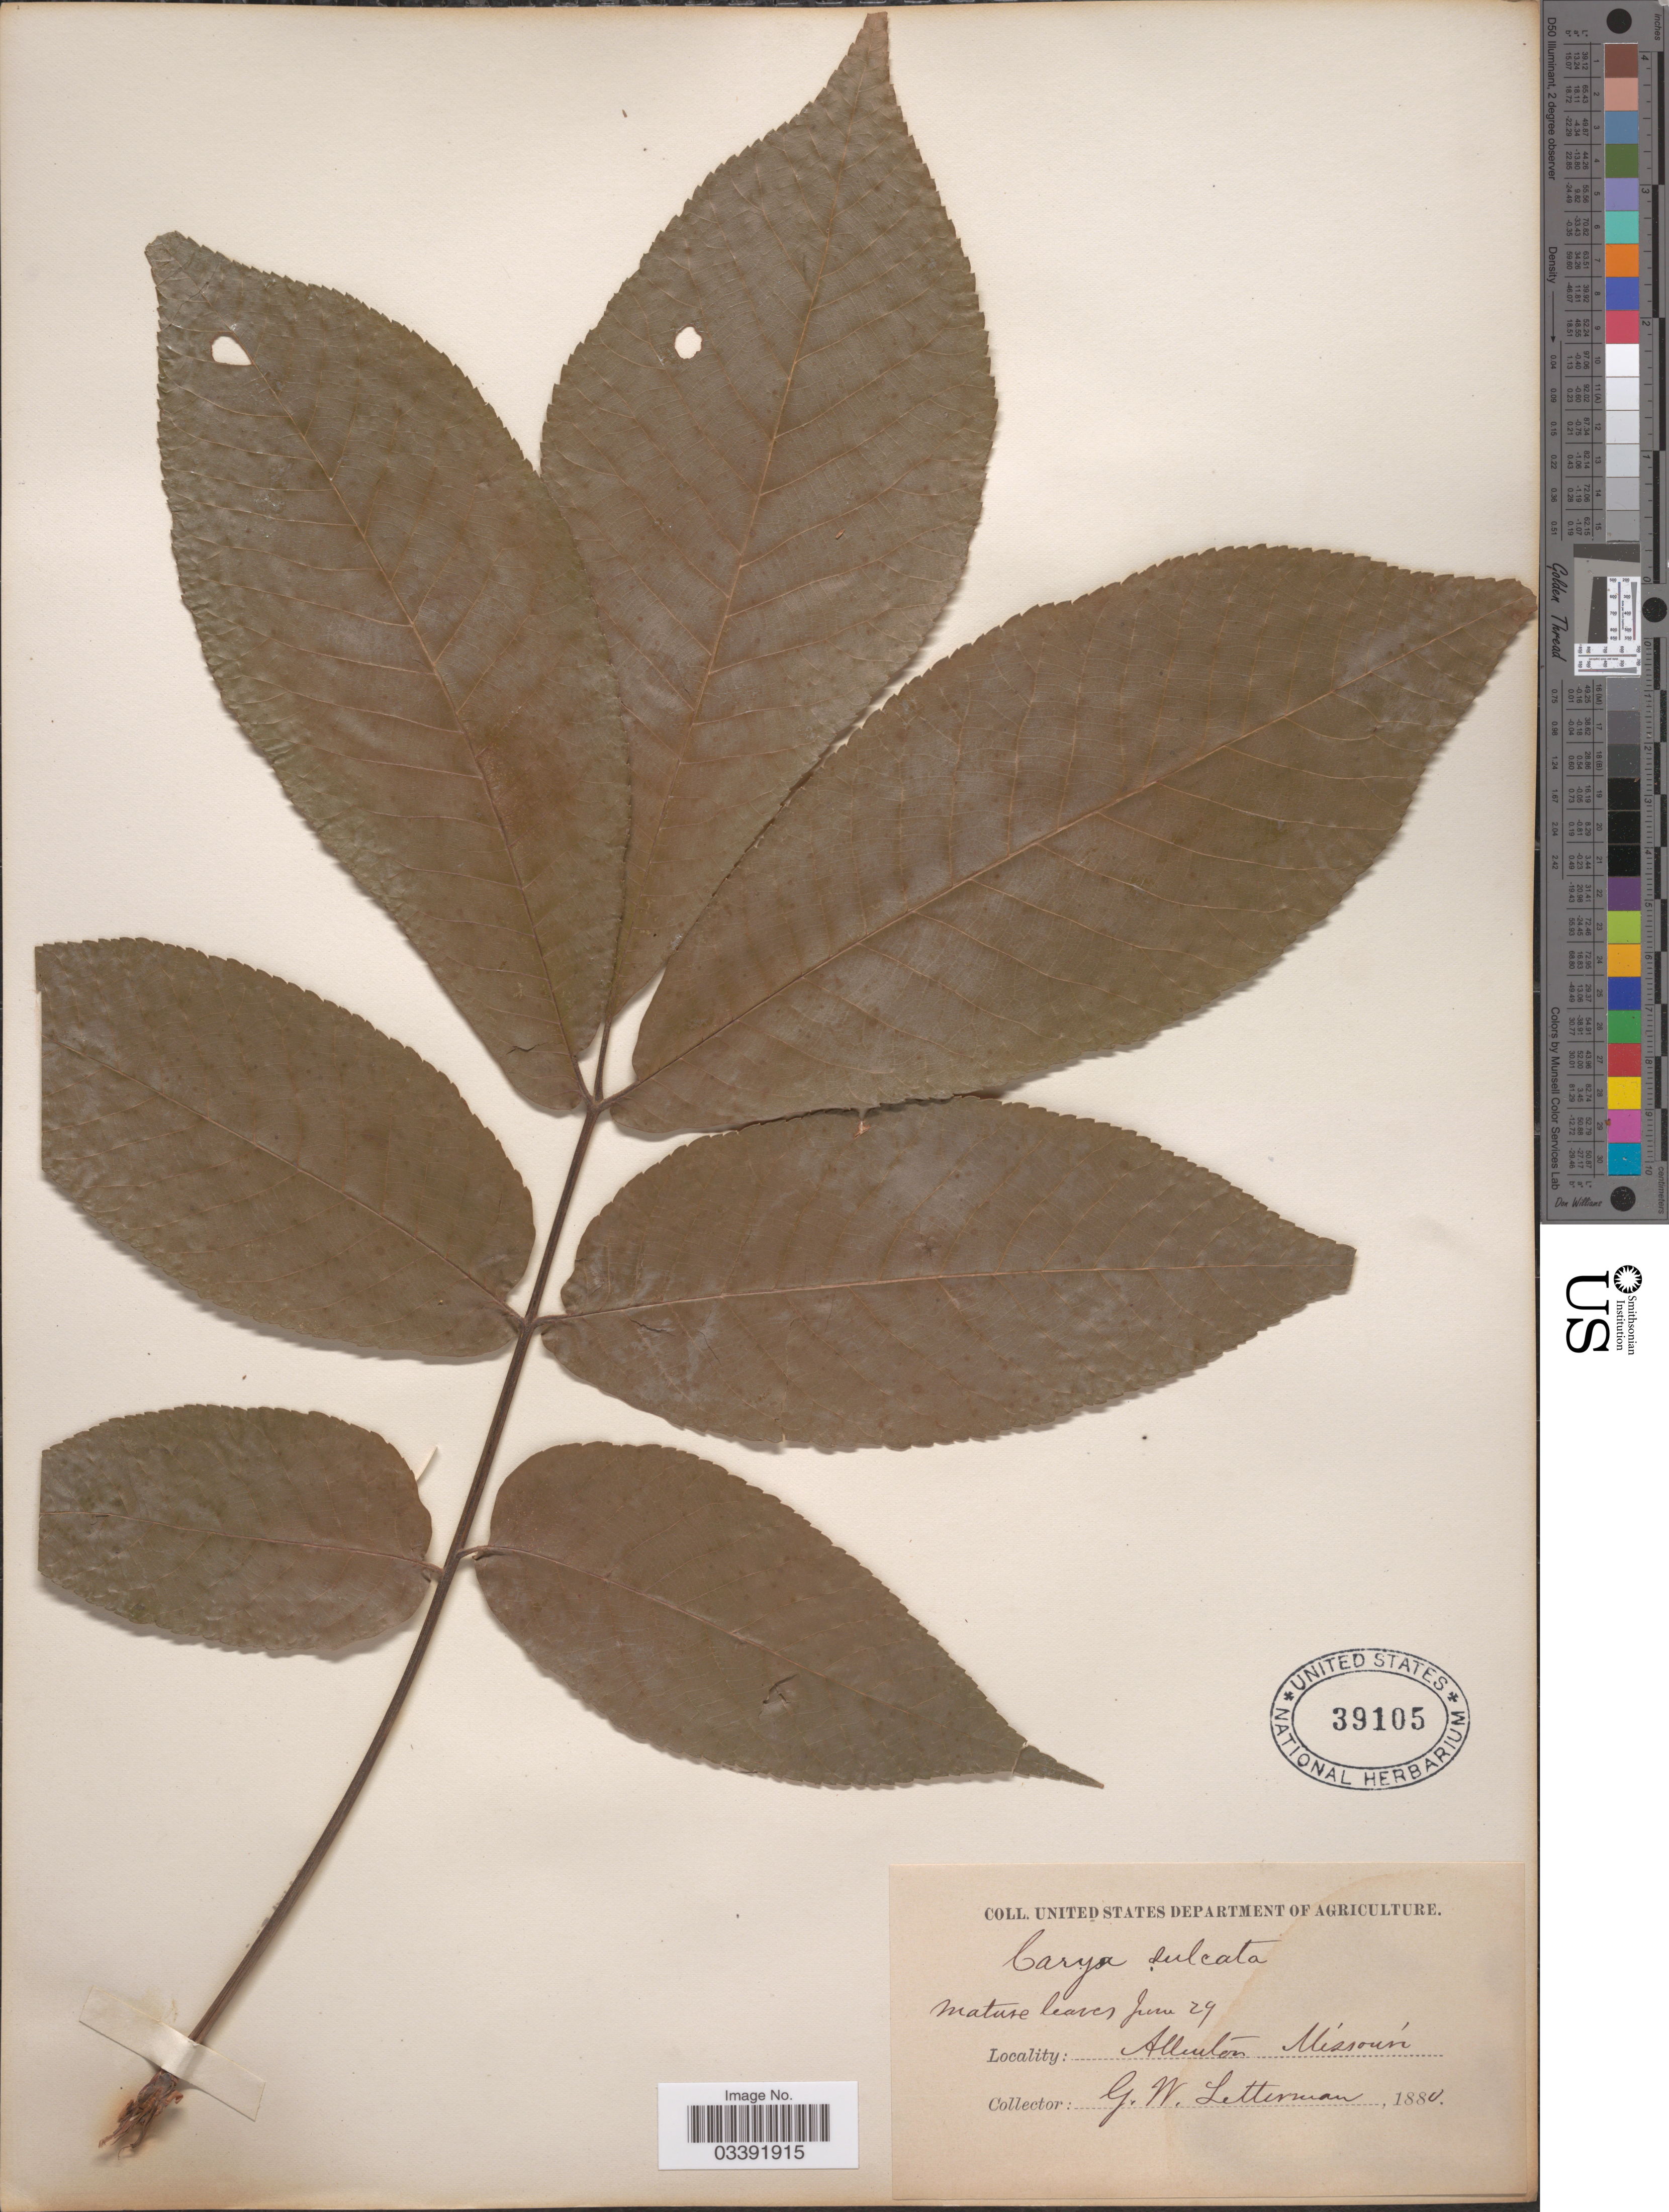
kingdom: Plantae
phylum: Tracheophyta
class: Magnoliopsida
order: Fagales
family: Juglandaceae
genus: Carya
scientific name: Carya laciniosa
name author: (F. Michx.) G. Don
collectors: G. W. Letterman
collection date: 1880-06-29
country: United States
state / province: Missouri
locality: Allenton.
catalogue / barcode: US 39105